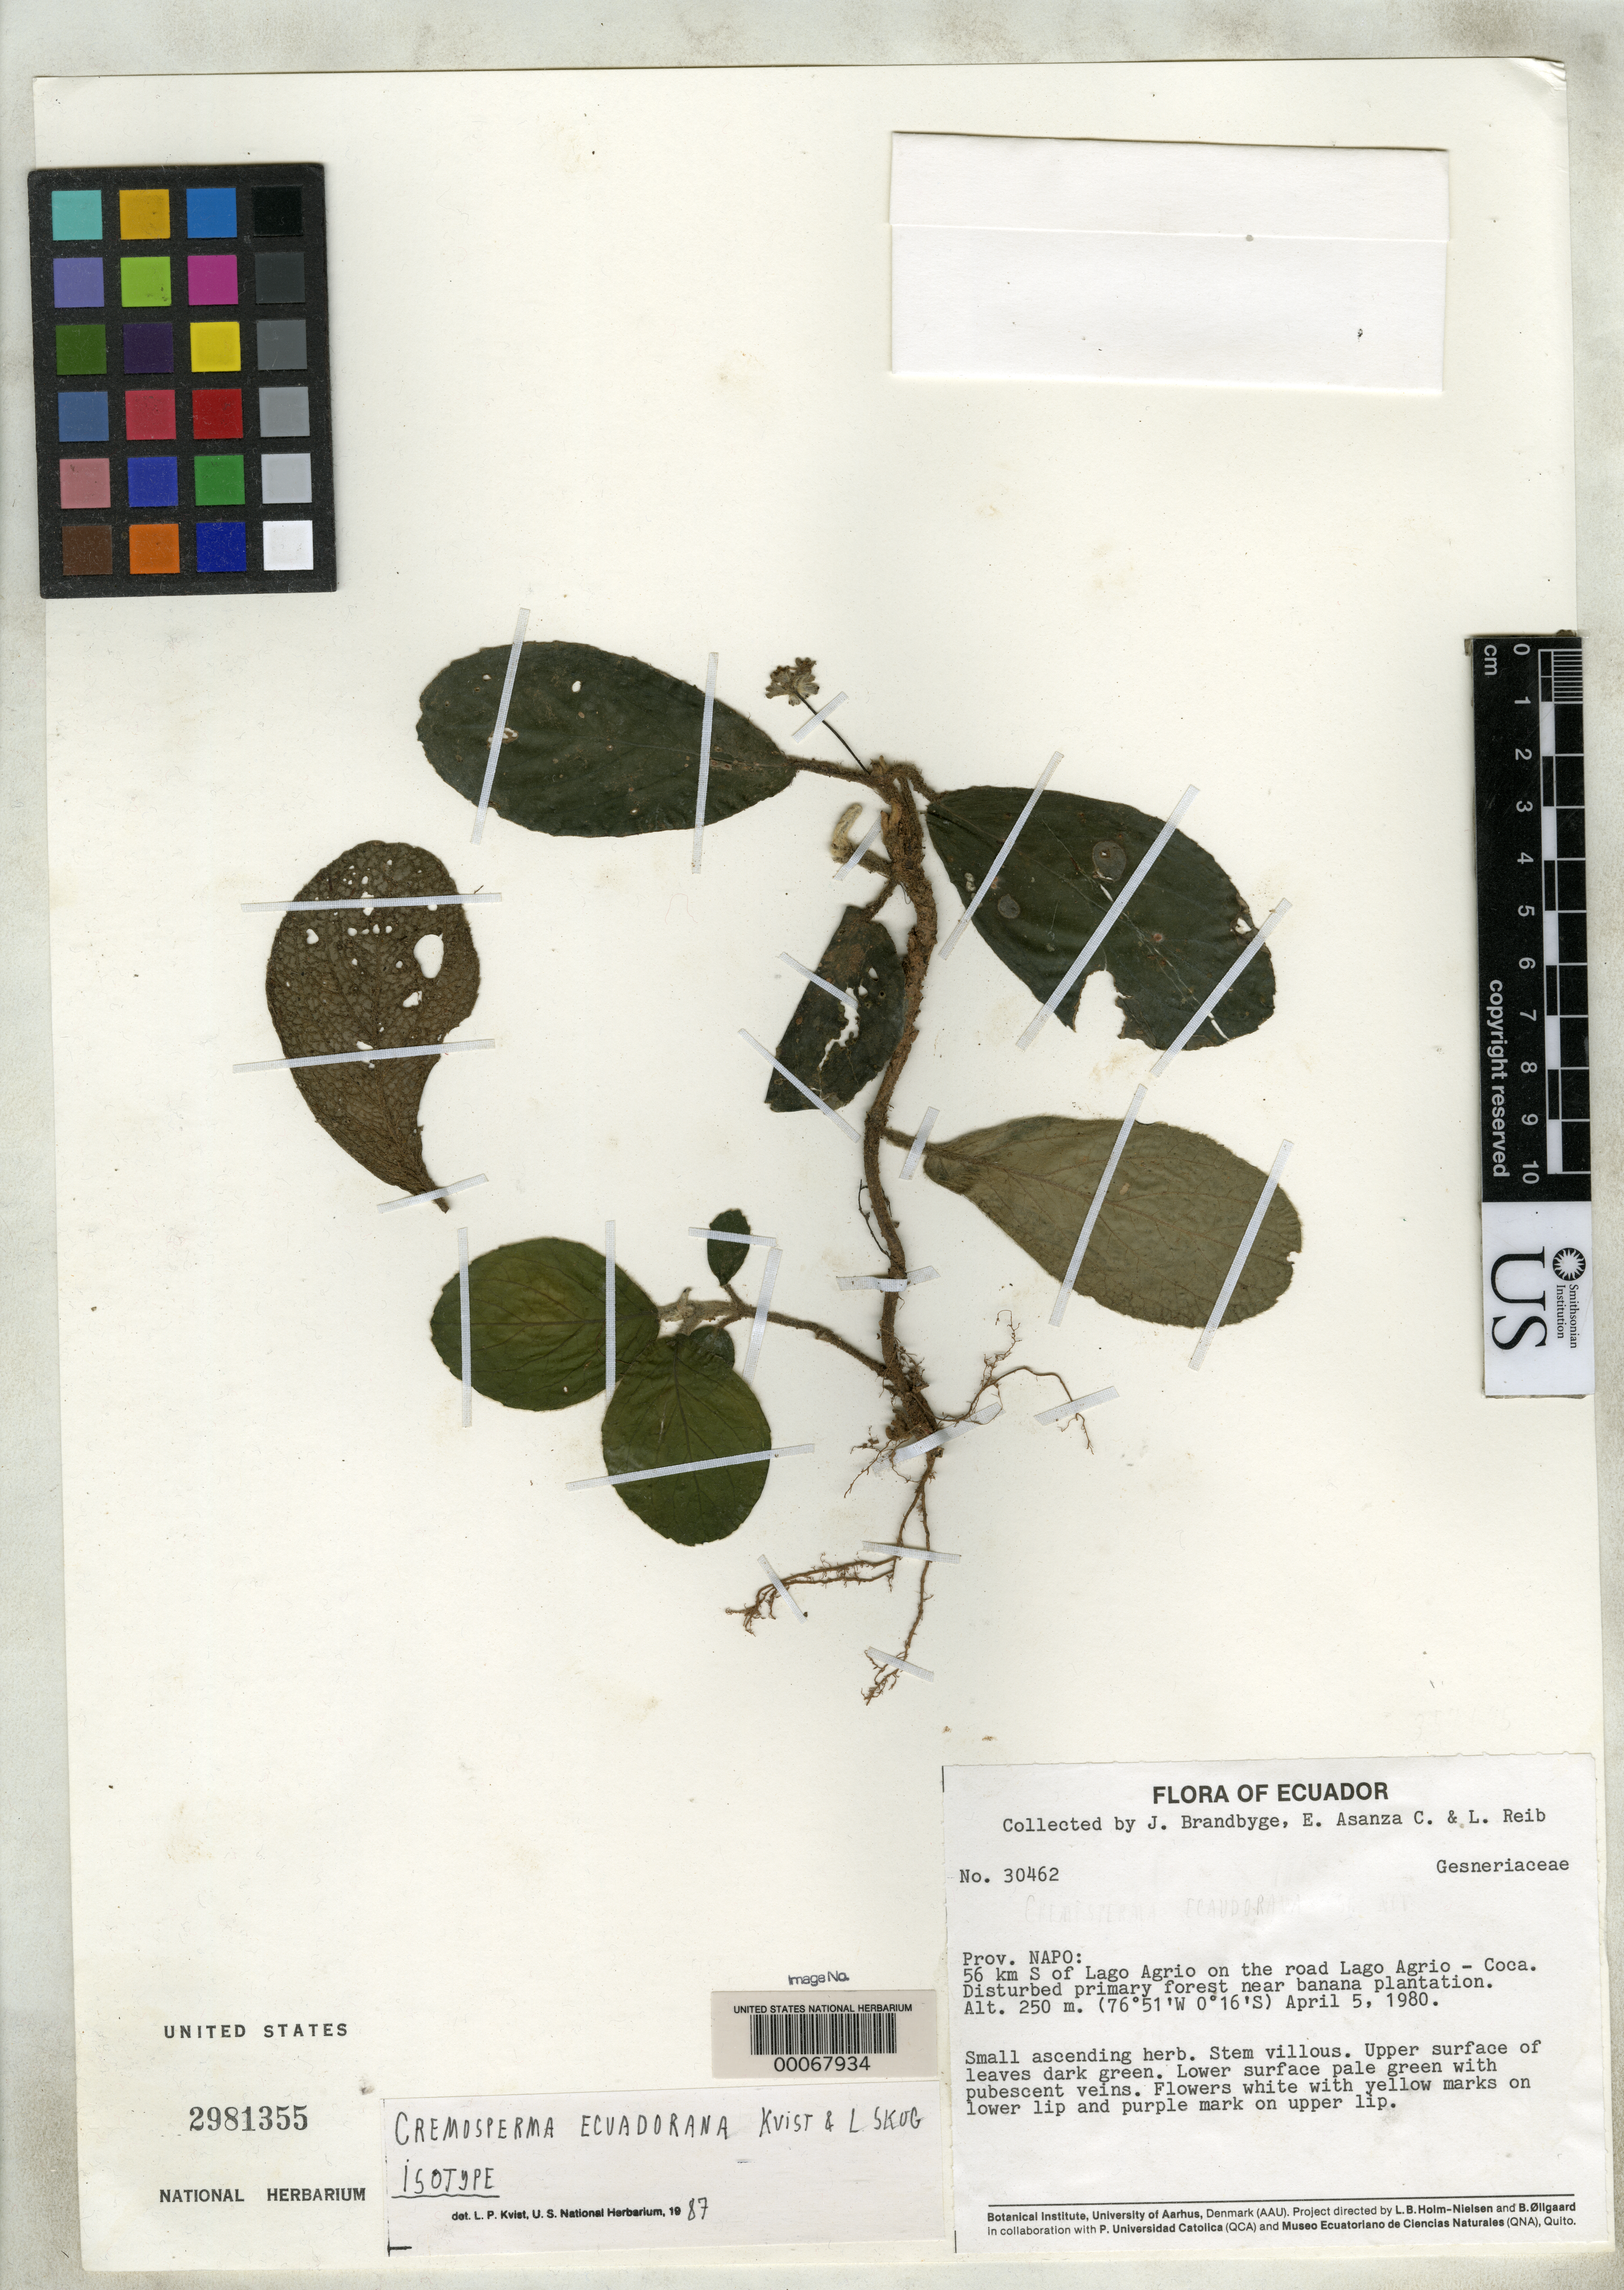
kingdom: Plantae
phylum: Tracheophyta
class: Magnoliopsida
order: Lamiales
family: Gesneriaceae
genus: Cremosperma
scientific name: Cremosperma ecuadoranum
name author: L.P. Kvist & L.E. Skog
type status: Isotype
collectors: J. Brandbyge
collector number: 30462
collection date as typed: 05 Apr 1980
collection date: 1980-04-05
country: Ecuador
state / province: Napo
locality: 56 km of Lago AgRio, on Lago AgRio - Coca road.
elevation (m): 250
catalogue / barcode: US 2981355